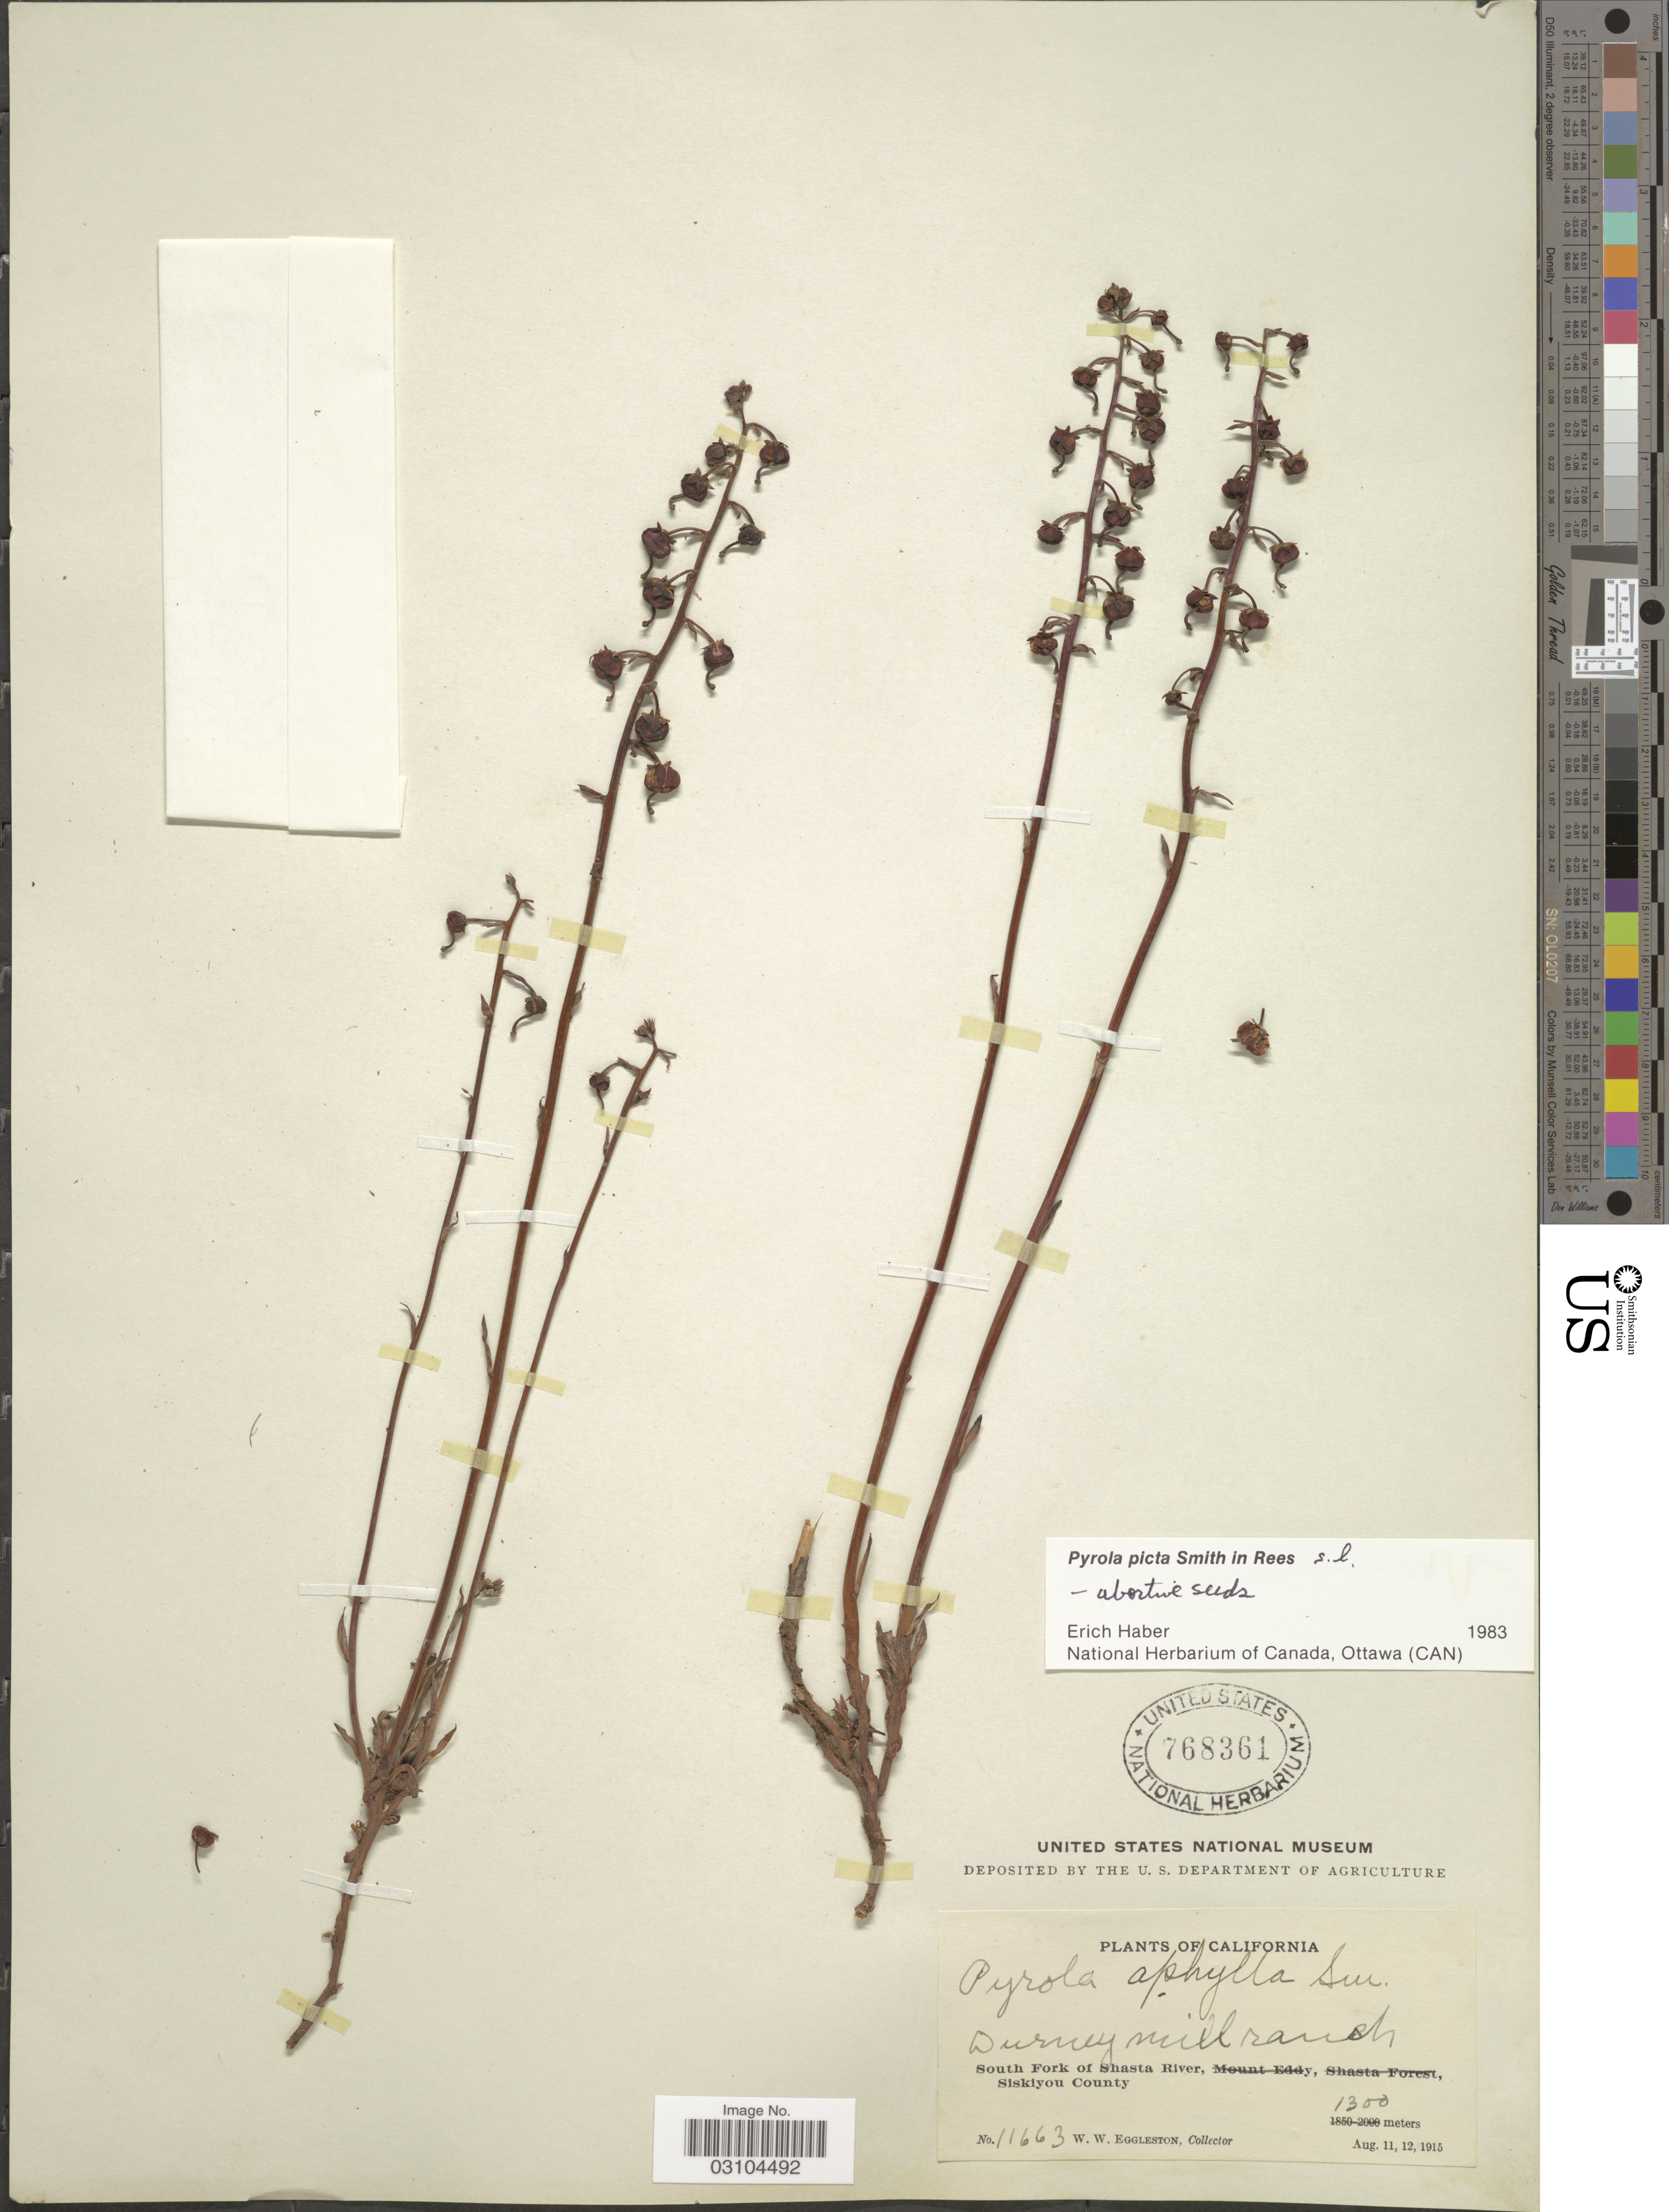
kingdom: Plantae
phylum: Tracheophyta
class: Magnoliopsida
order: Ericales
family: Ericaceae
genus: Pyrola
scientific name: Pyrola picta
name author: Sm. in Rees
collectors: W. W. Eggleston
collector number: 11663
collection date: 1915-08-11/1915-08-12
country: United States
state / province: California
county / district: Siskiyou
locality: Durney mill ranch. South Fork of Shasta River, Siskiyou County.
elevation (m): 1300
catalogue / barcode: US 768361